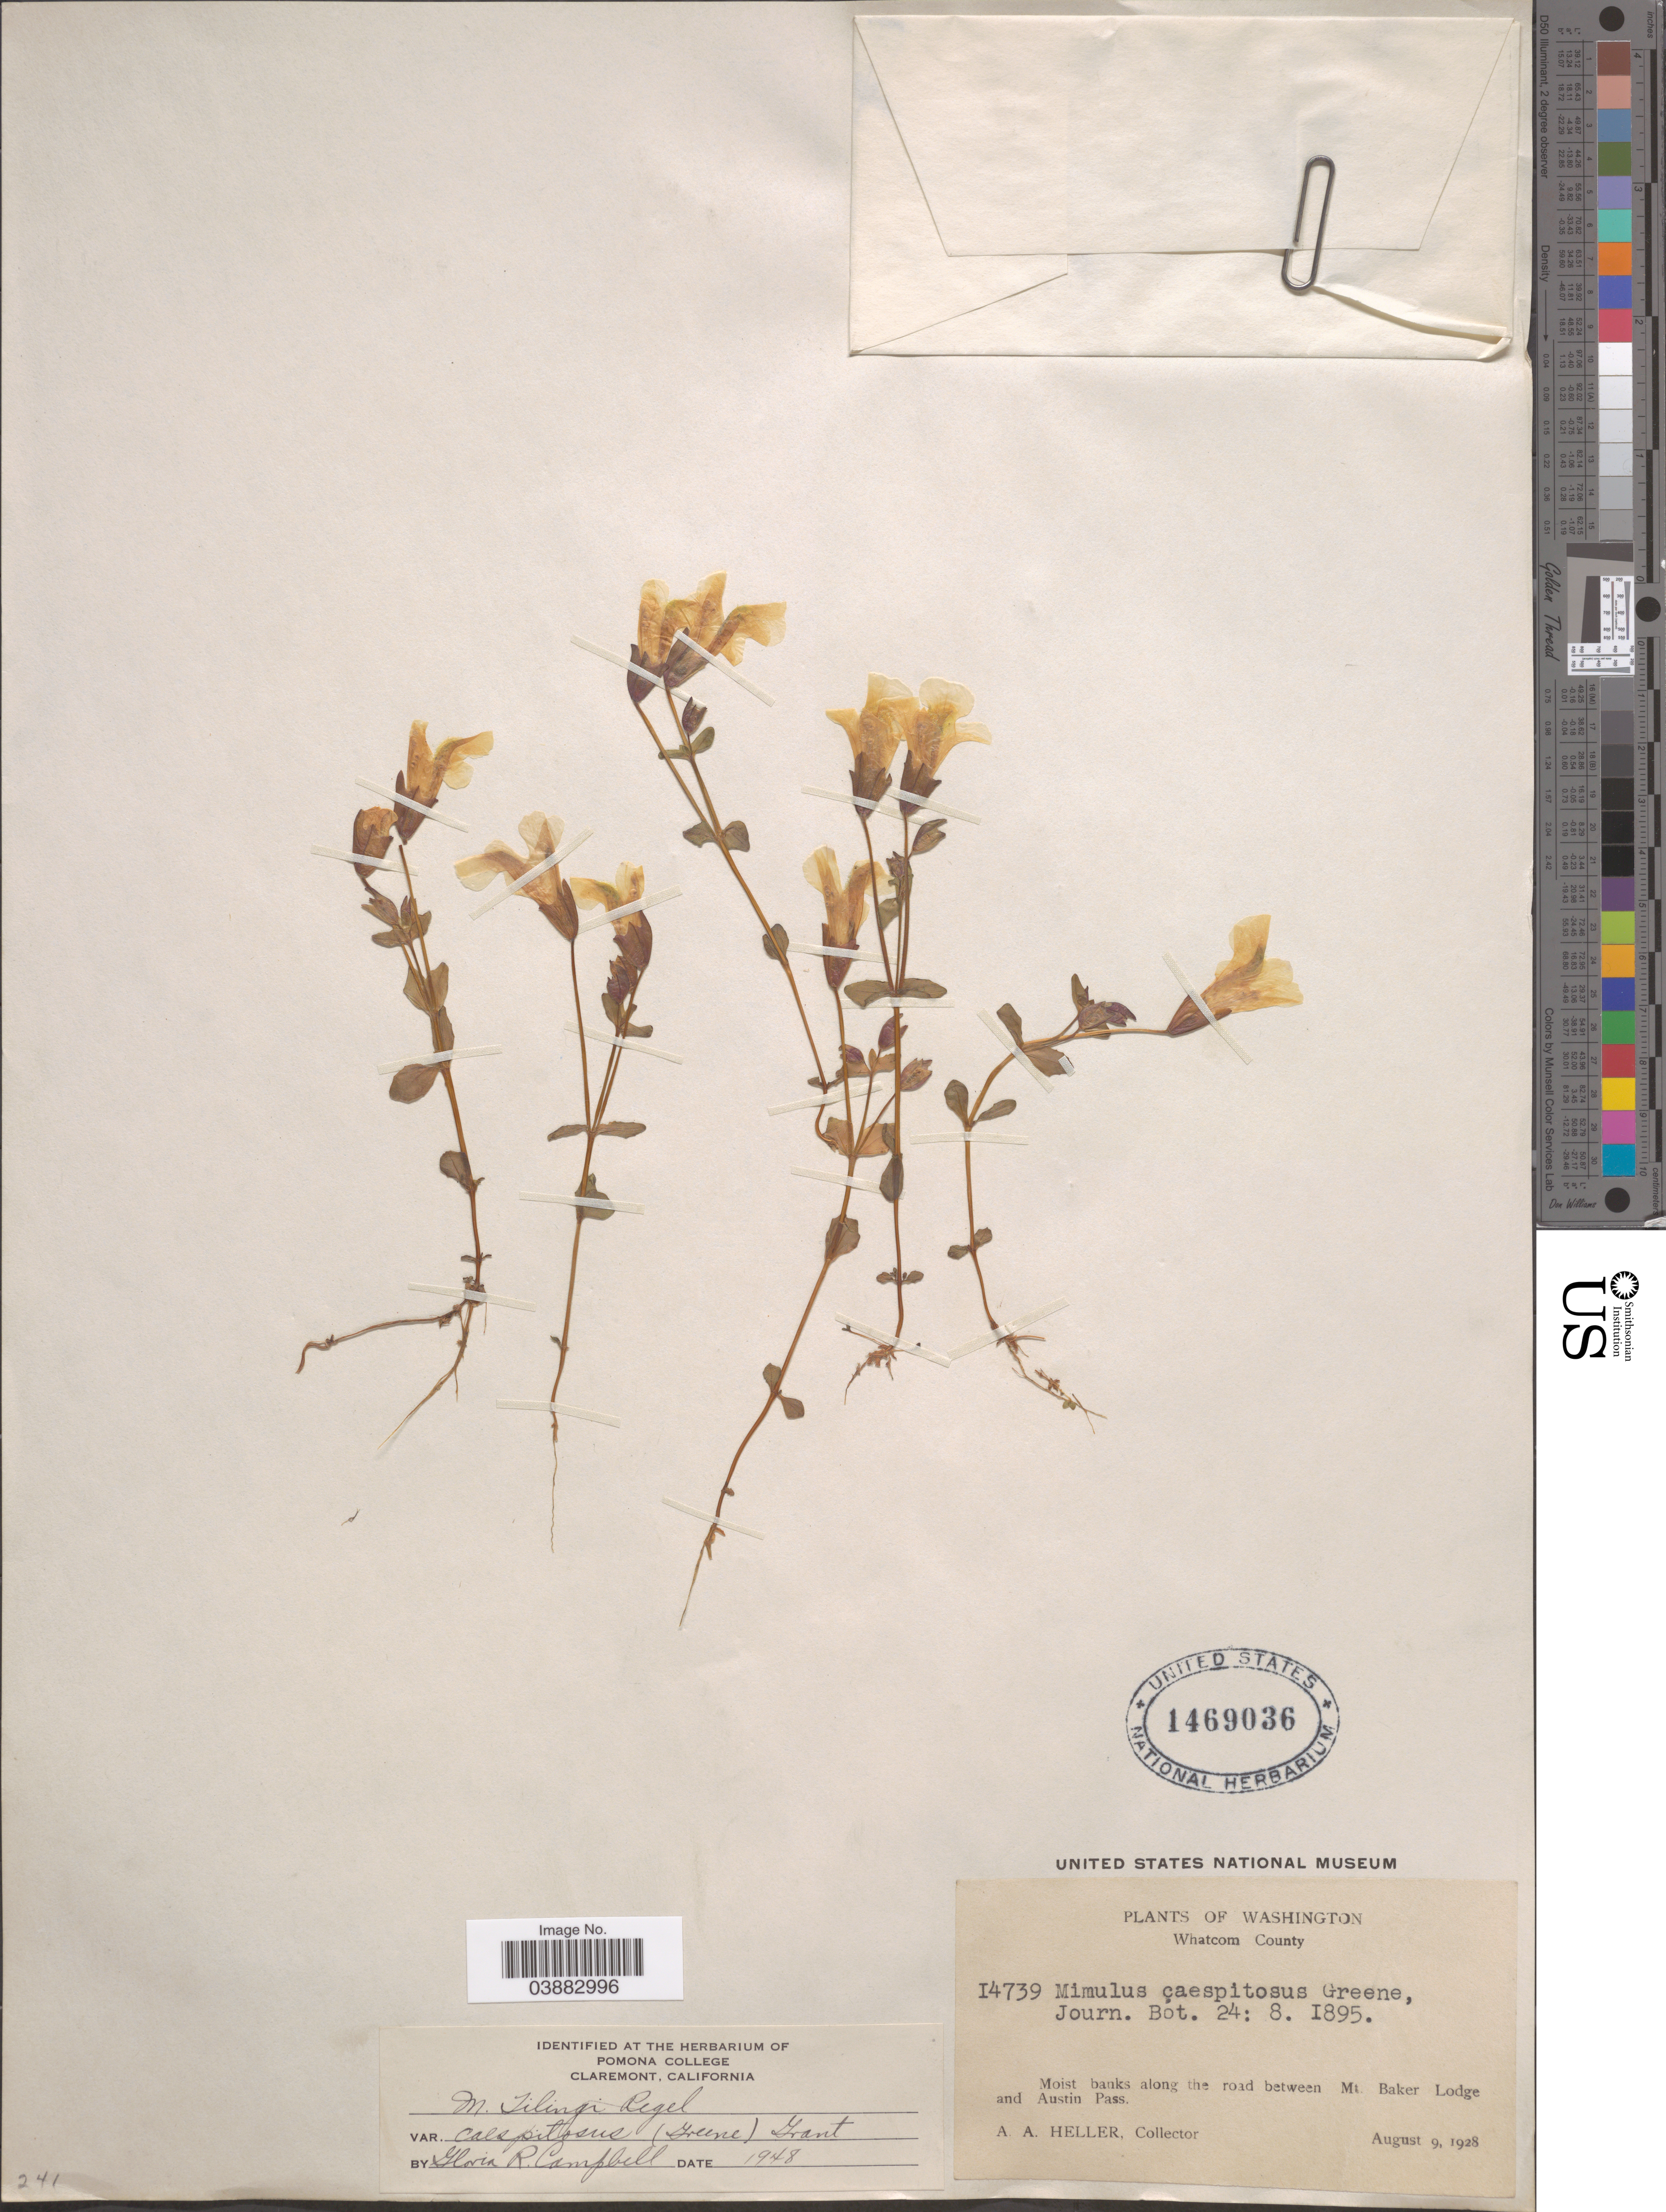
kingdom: Plantae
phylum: Tracheophyta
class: Magnoliopsida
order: Lamiales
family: Phrymaceae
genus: Mimulus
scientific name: Mimulus tilingii var. caespitosus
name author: (Greene) A.L. Grant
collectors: A. A. Heller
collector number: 14739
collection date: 1928-08-09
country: United States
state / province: Washington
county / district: Whatcom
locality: Whatcom County. Along the road between Mt. Baker Lodge and Austin Pass.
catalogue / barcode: US 1469036